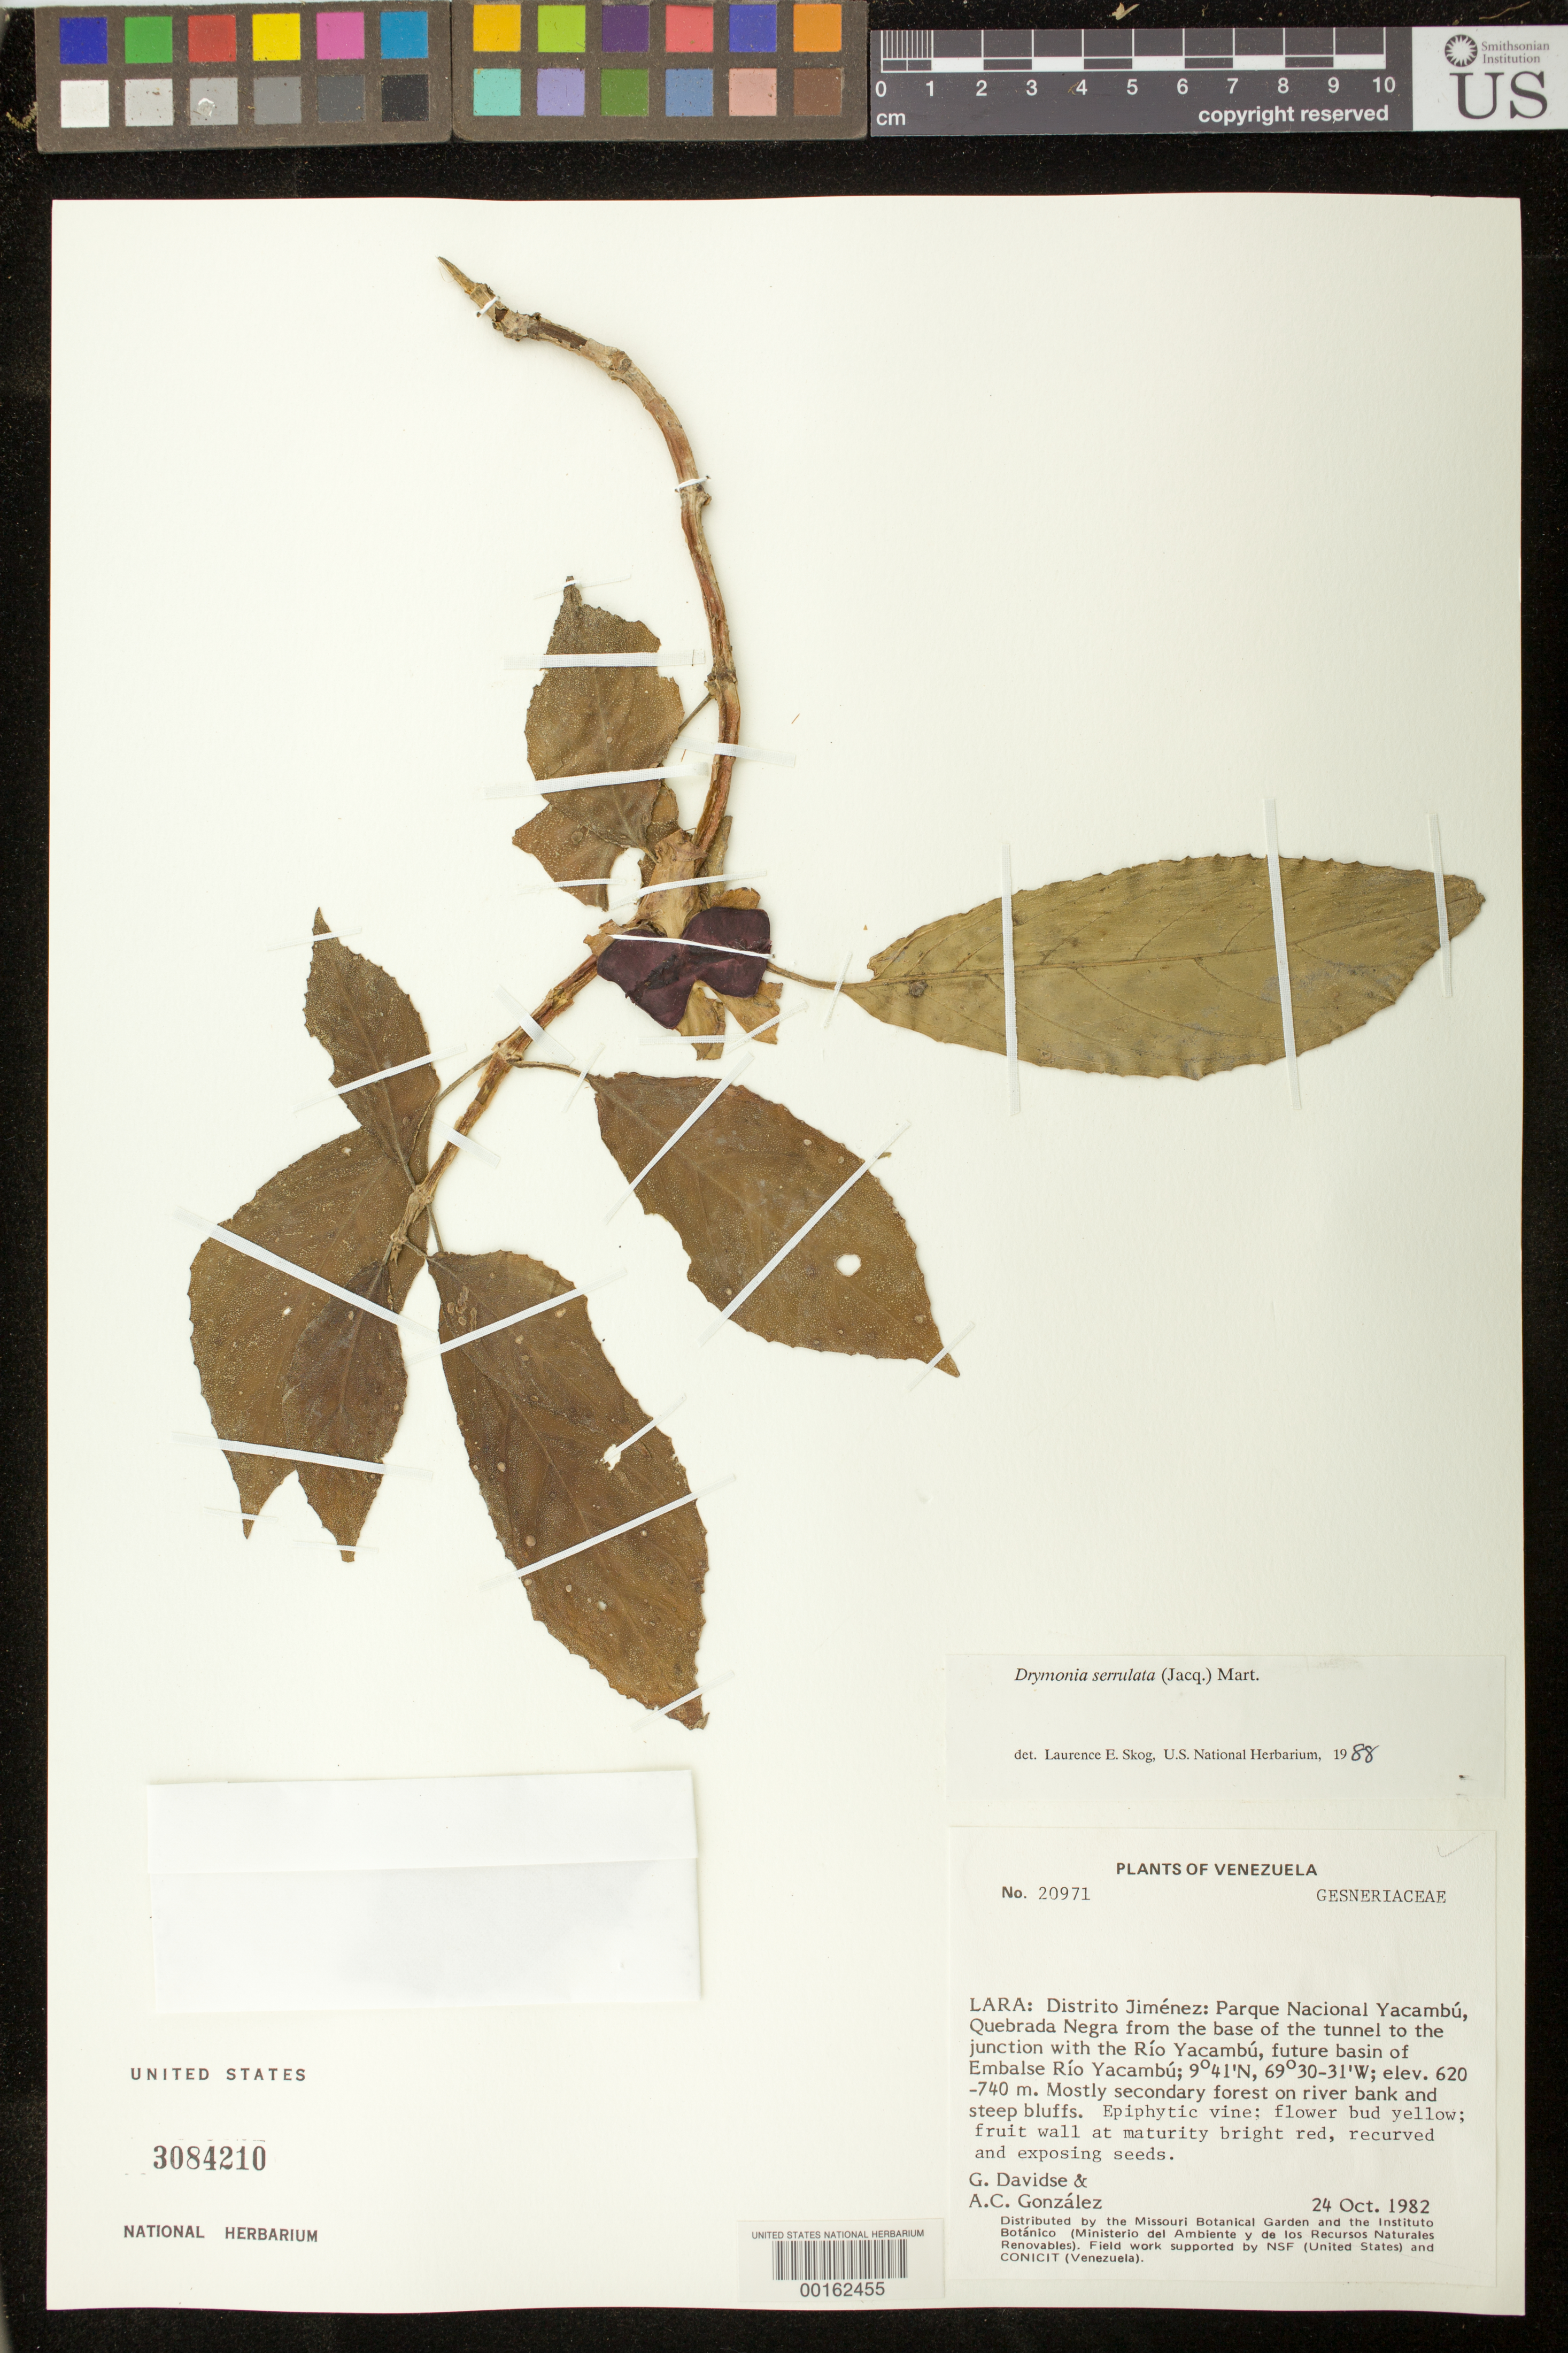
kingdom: Plantae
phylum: Tracheophyta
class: Magnoliopsida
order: Lamiales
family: Gesneriaceae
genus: Drymonia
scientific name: Drymonia serrulata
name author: (Jacq.) Mart.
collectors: G. Davidse & A. C. González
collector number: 20971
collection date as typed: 24 Oct 1982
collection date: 1982-10-24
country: Venezuela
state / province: Lara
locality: Dist. Jimenez, Yacambu Natl Park, Quebrada Negra from base of tunnel to junction with Rio Yacambu, future basin of Embalse...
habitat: Mostly secondary forest on river bank and steep bluffs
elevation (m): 620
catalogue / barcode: US 3084210